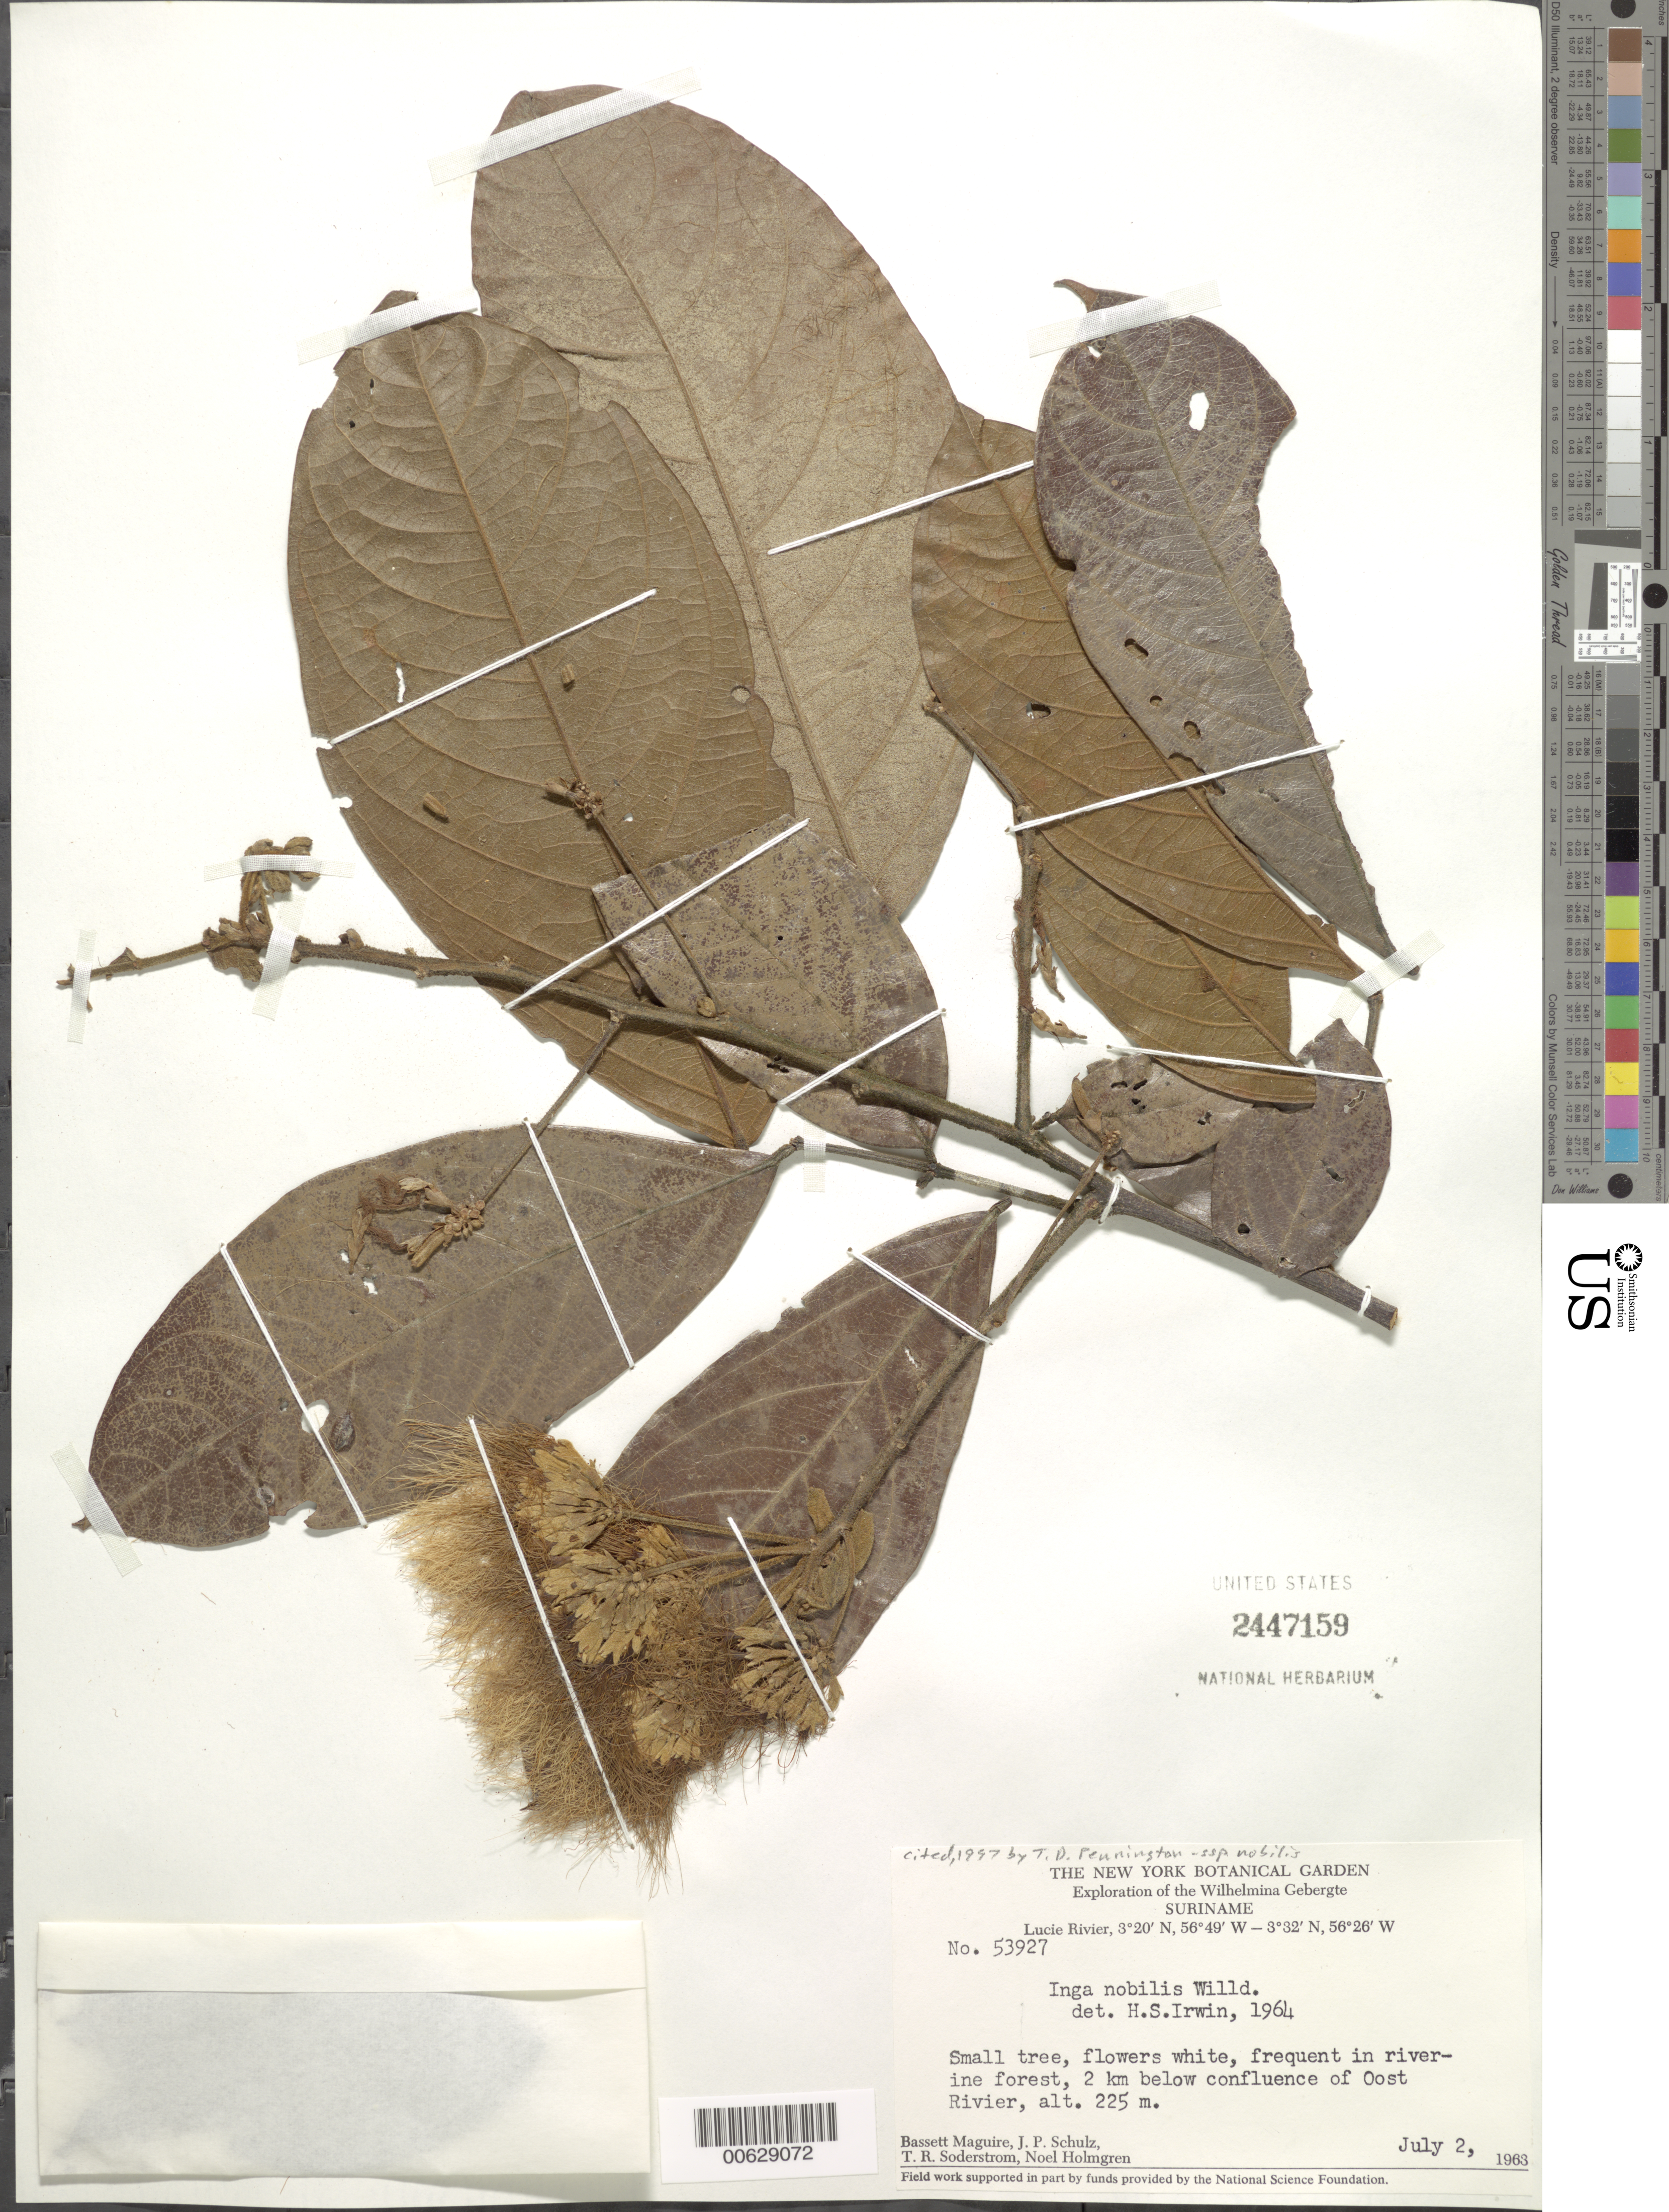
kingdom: Plantae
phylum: Tracheophyta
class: Magnoliopsida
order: Fabales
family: Fabaceae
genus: Inga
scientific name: Inga nobilis subsp. nobilis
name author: Willd.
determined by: Pennington, T. D., (K)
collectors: B. Maguire, J. P. Schulz, T. R. Soderstrom & N. H. Holmgren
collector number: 53927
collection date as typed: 2-Jul-63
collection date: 1963-07-02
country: Suriname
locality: Lucie R., 2 km below confluence with Oost R., Wilhelmina Gebergte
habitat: Riverine forest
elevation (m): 225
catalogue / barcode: US 2447159